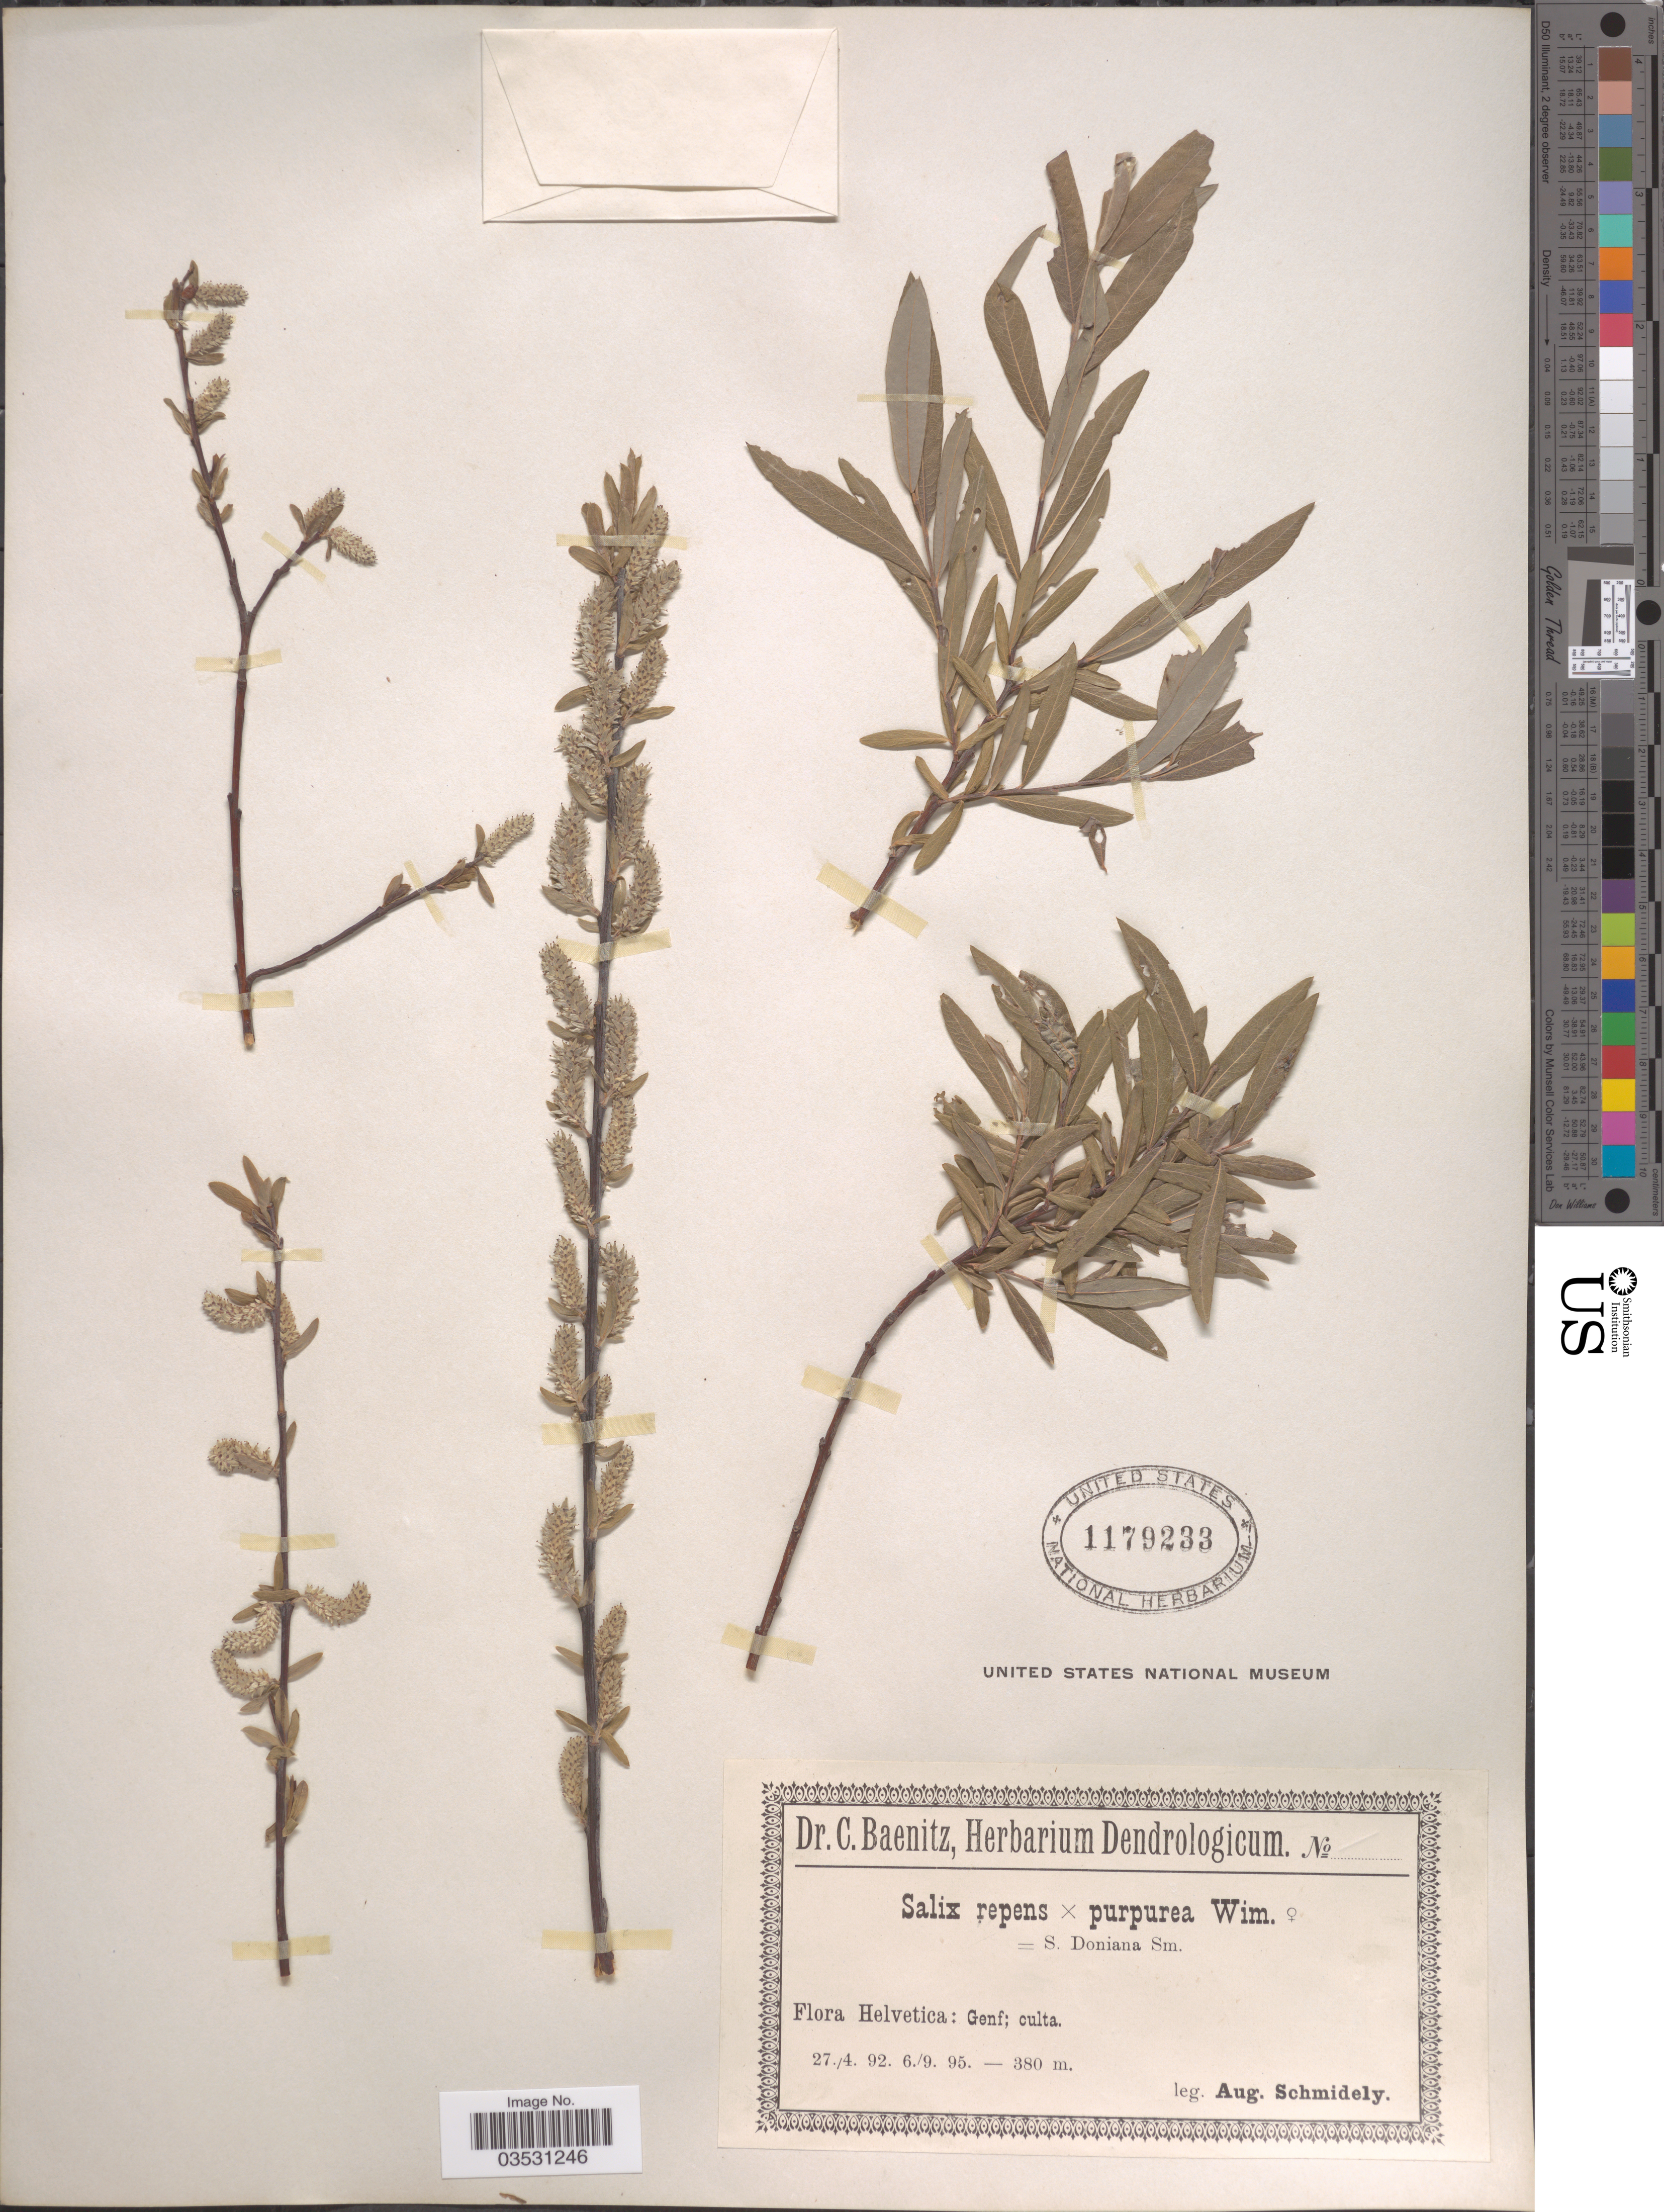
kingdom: Plantae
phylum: Tracheophyta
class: Magnoliopsida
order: Malpighiales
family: Salicaceae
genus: Salix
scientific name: Salix repens x S. purpurea L.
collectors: A. Schmidely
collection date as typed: Transcribed d/m/y: 27/4/92 to 6/9/95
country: Switzerland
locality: Helvetica: Genf.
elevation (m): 380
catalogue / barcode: US 1179233